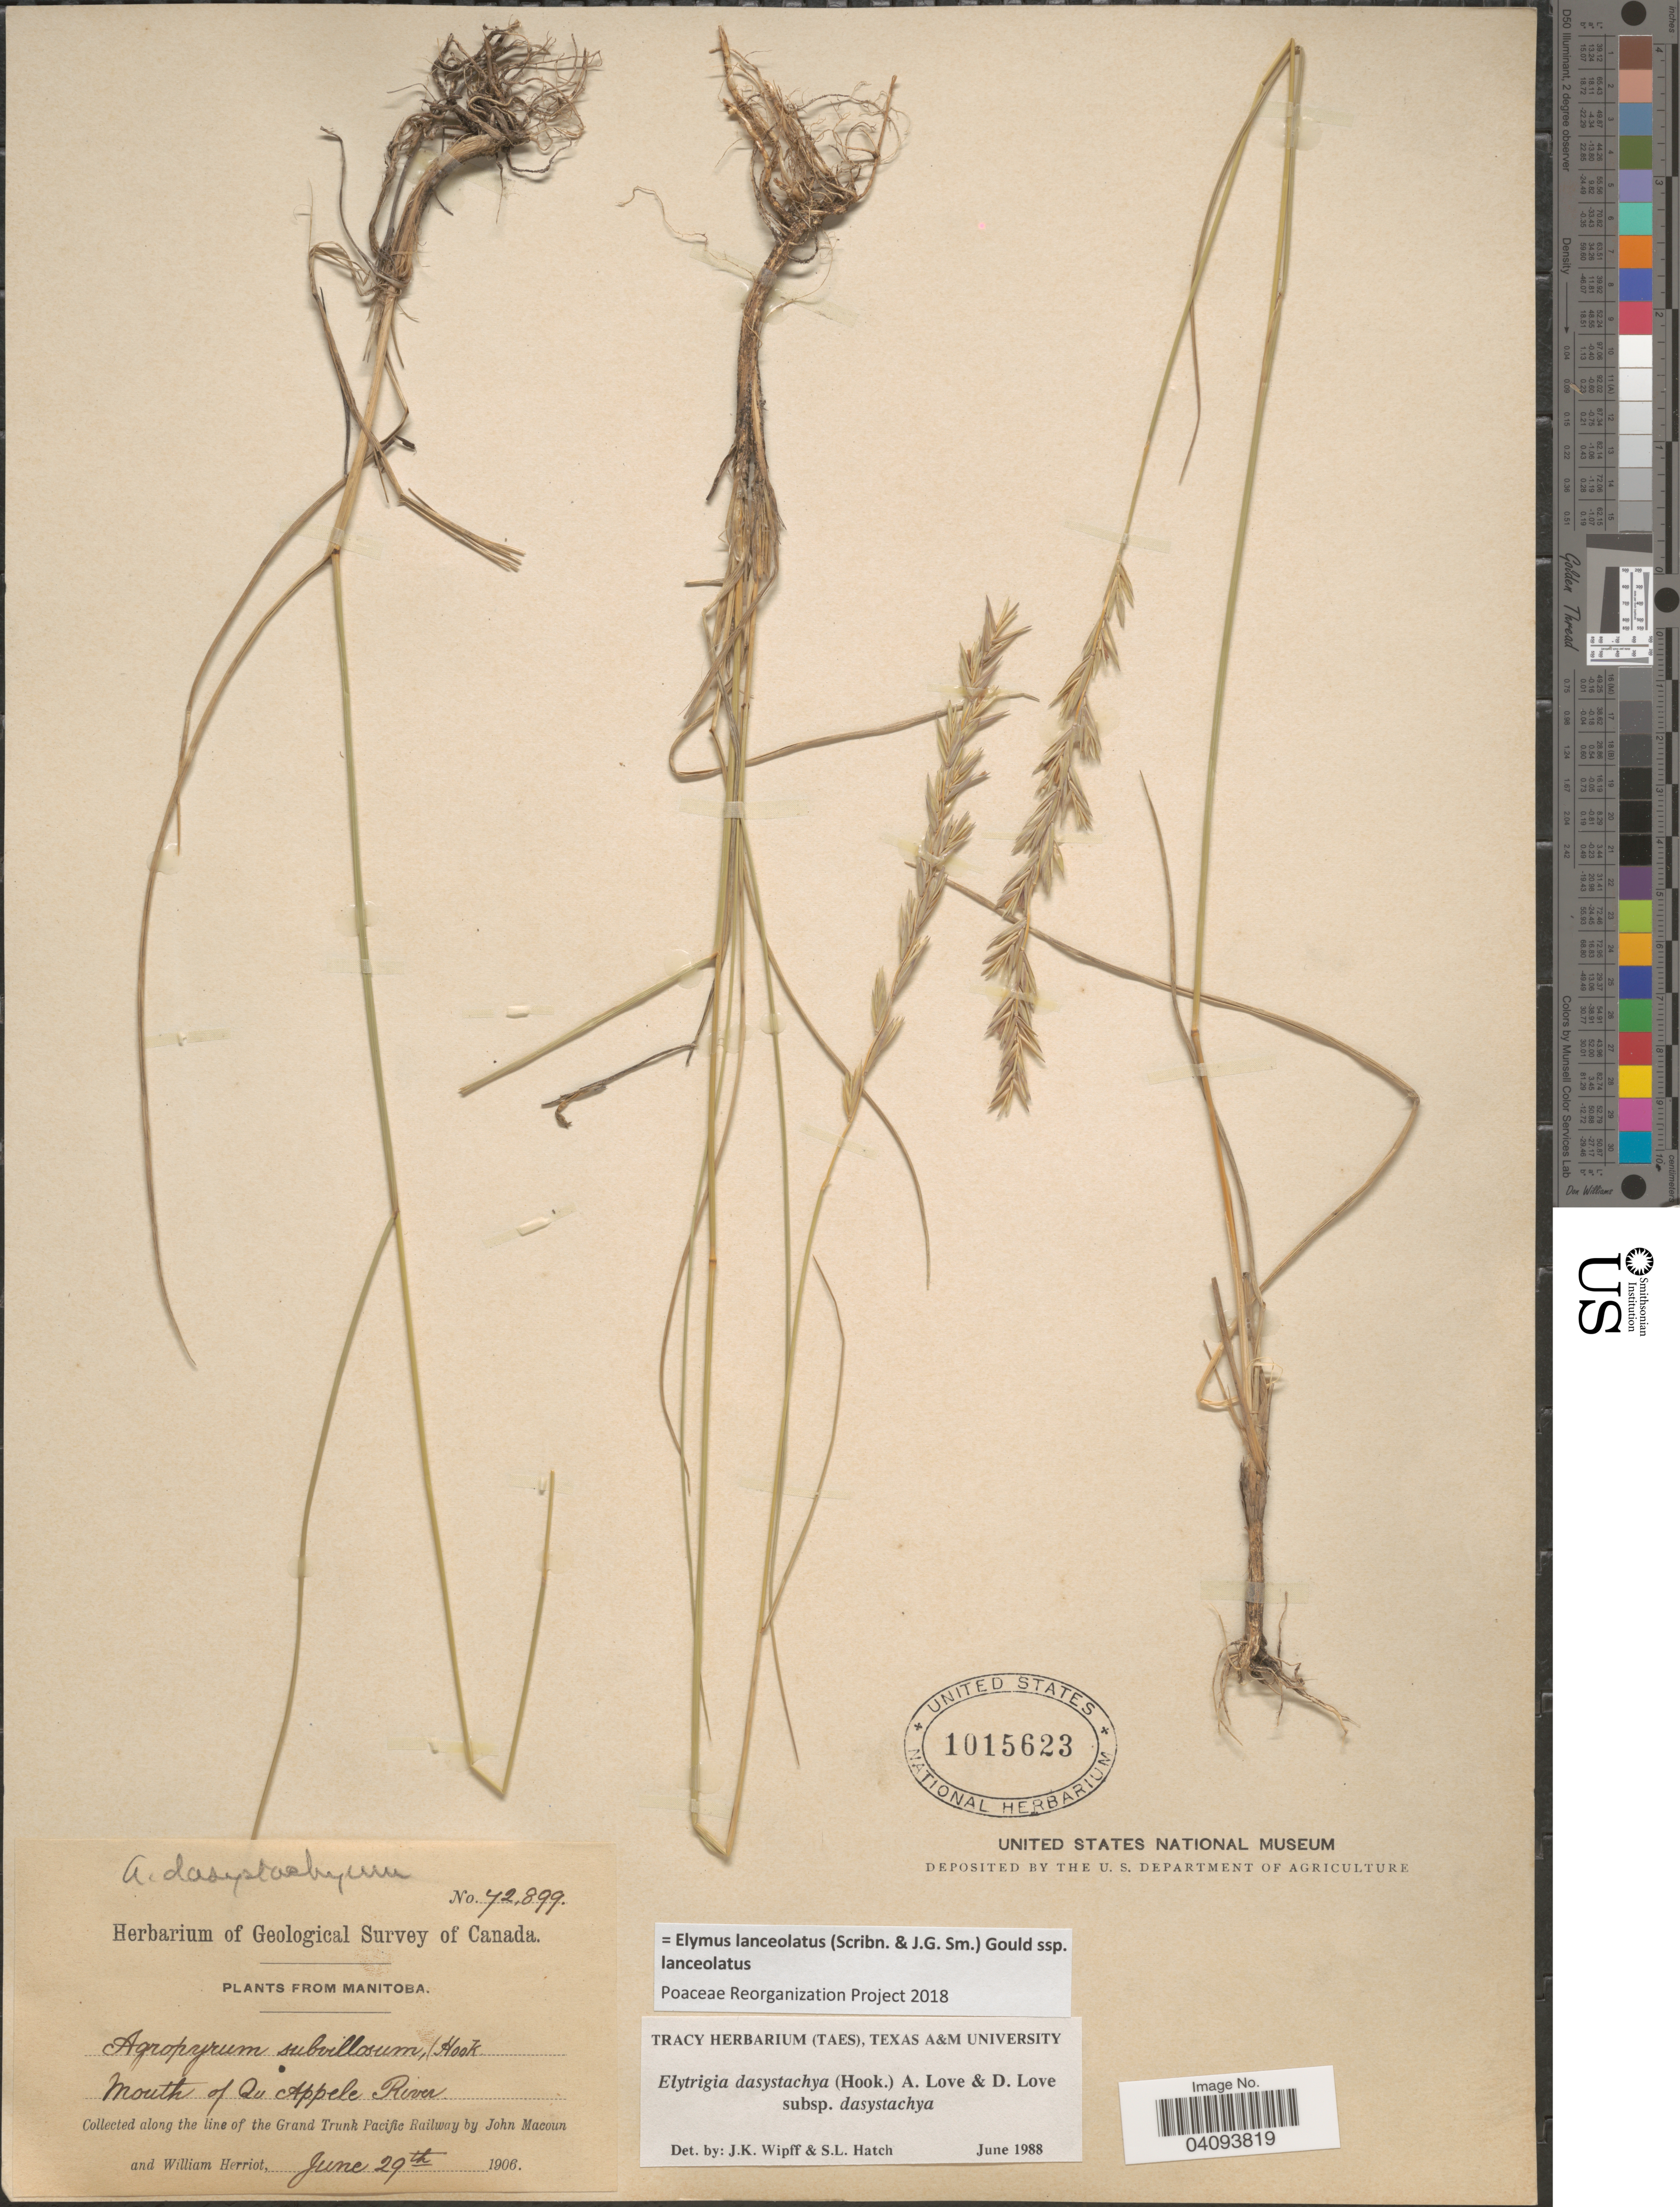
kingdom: Plantae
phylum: Tracheophyta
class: Liliopsida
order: Poales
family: Poaceae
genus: Elymus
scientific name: Elymus lanceolatus subsp. lanceolatus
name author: (Scribn. & J.G. Sm.) Gould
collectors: J. Macoun & W. Herriot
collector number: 72899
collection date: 1906-06-29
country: Canada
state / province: Manitoba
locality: Geological Survey of Canada. Mouth of Qu Appele River. Along the line of the Grand Trunk Pacific Railway.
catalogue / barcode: US 1015623